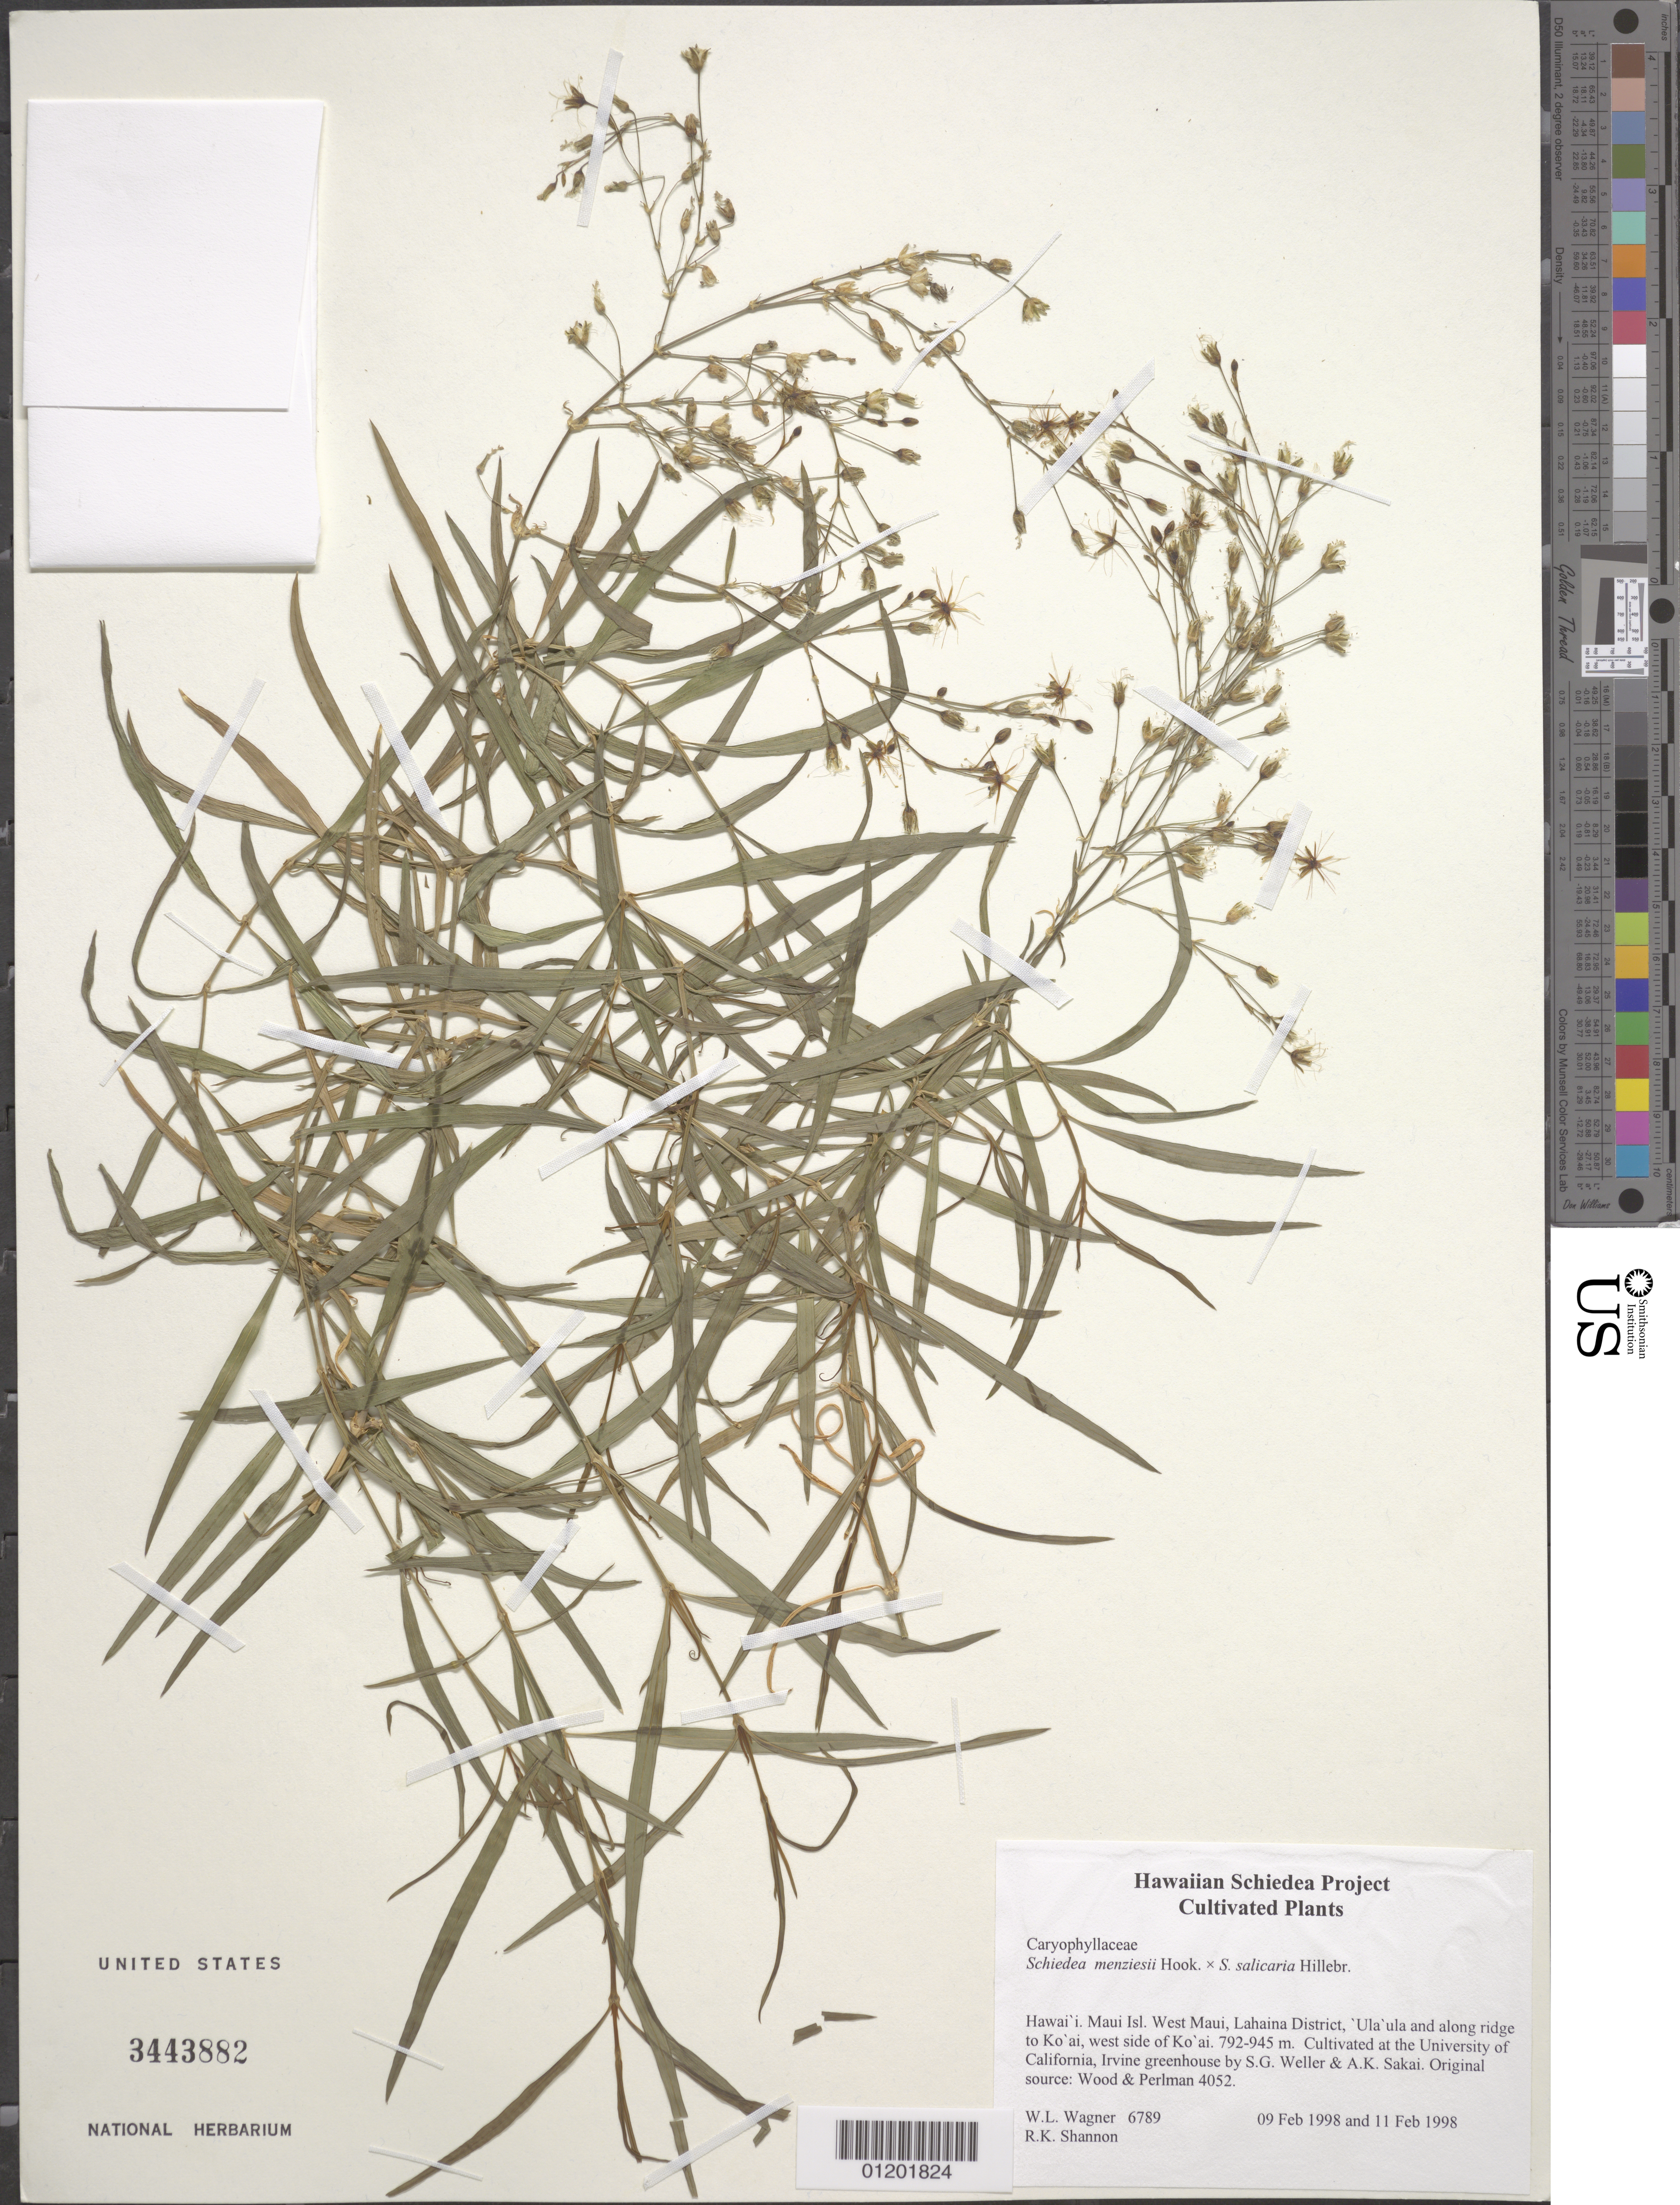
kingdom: Plantae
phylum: Tracheophyta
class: Magnoliopsida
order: Caryophyllales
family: Caryophyllaceae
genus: Schiedea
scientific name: Schiedea menziesii x S. salicaria Hillebr.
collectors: W. L. Wagner & R. Shannon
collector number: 6789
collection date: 1998-02-09,1998-02-11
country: United States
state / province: California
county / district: Orange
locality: University of California, Irvine greenhouse.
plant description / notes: Cultivated at the University of California, Irvine greenhouse by S.G. Weller & A.K. Sakai. Original source: Wood & Perlman 4052.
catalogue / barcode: US 3443882